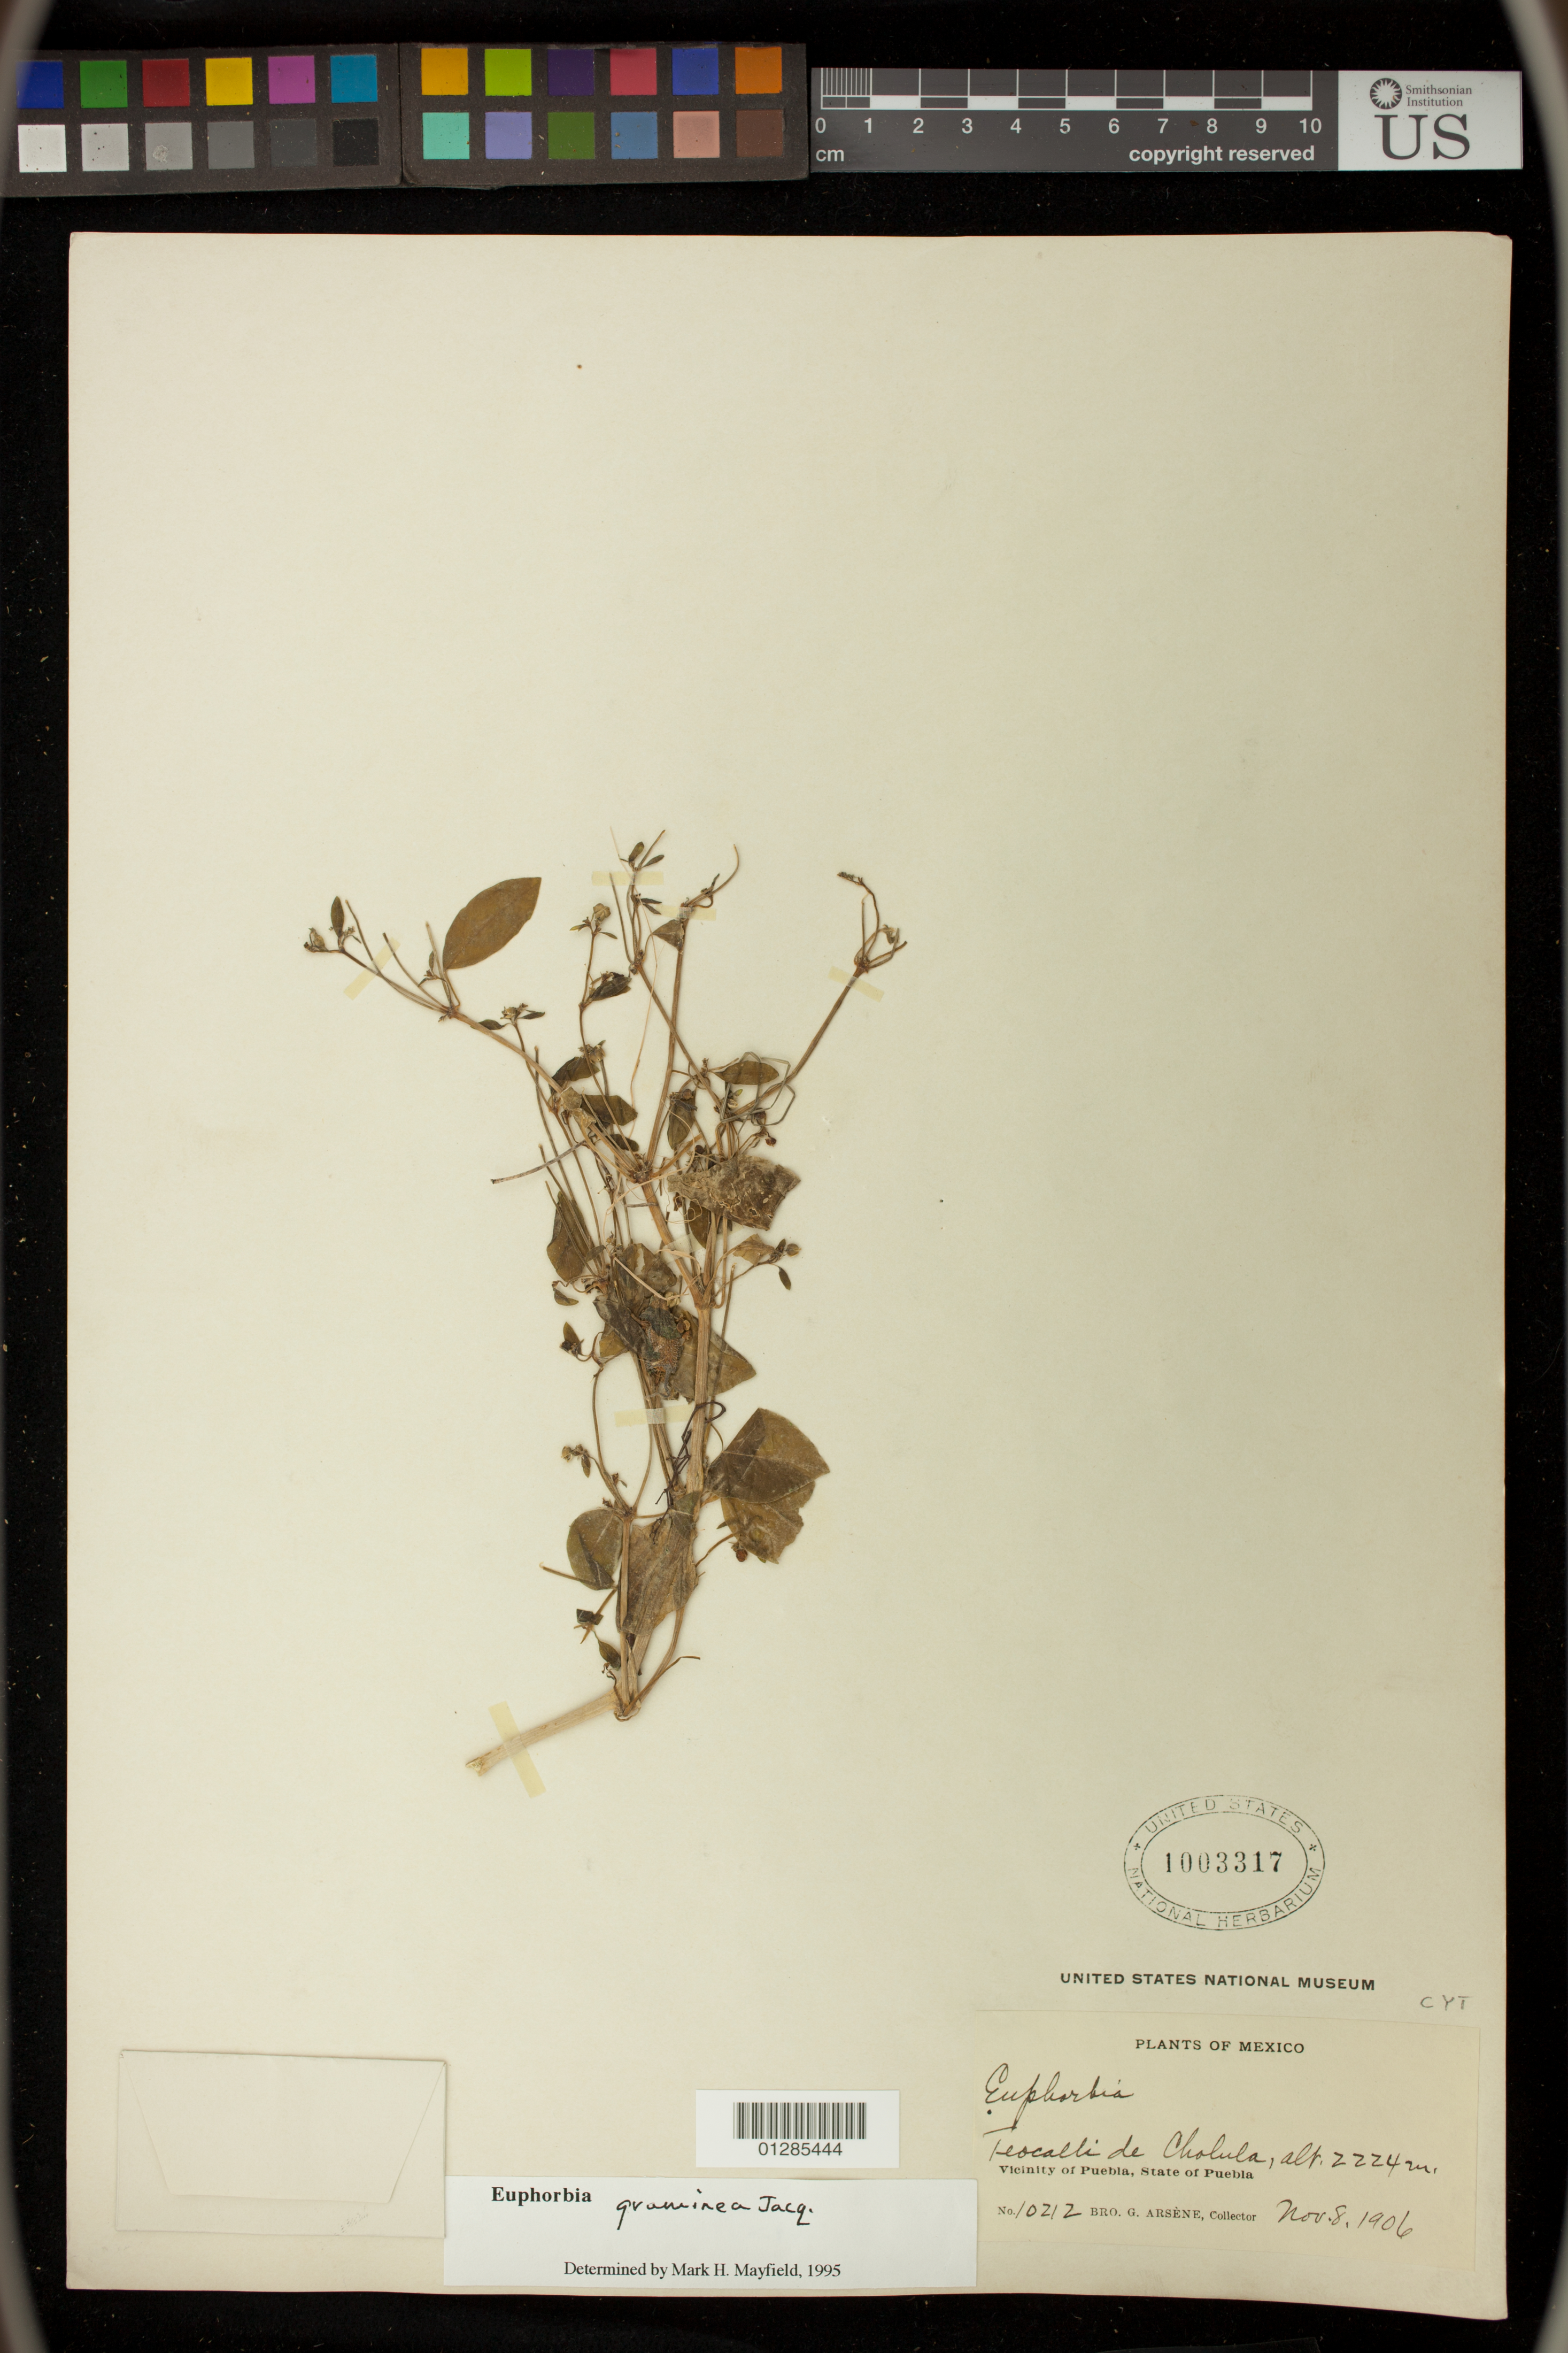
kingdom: Plantae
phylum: Tracheophyta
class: Magnoliopsida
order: Malpighiales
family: Euphorbiaceae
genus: Euphorbia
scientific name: Euphorbia graminea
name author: Jacq.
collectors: Bro. G. Arsène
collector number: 10212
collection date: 1906-11-08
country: Mexico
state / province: Puebla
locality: Teocalli de Cholula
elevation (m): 2224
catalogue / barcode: US 1003317